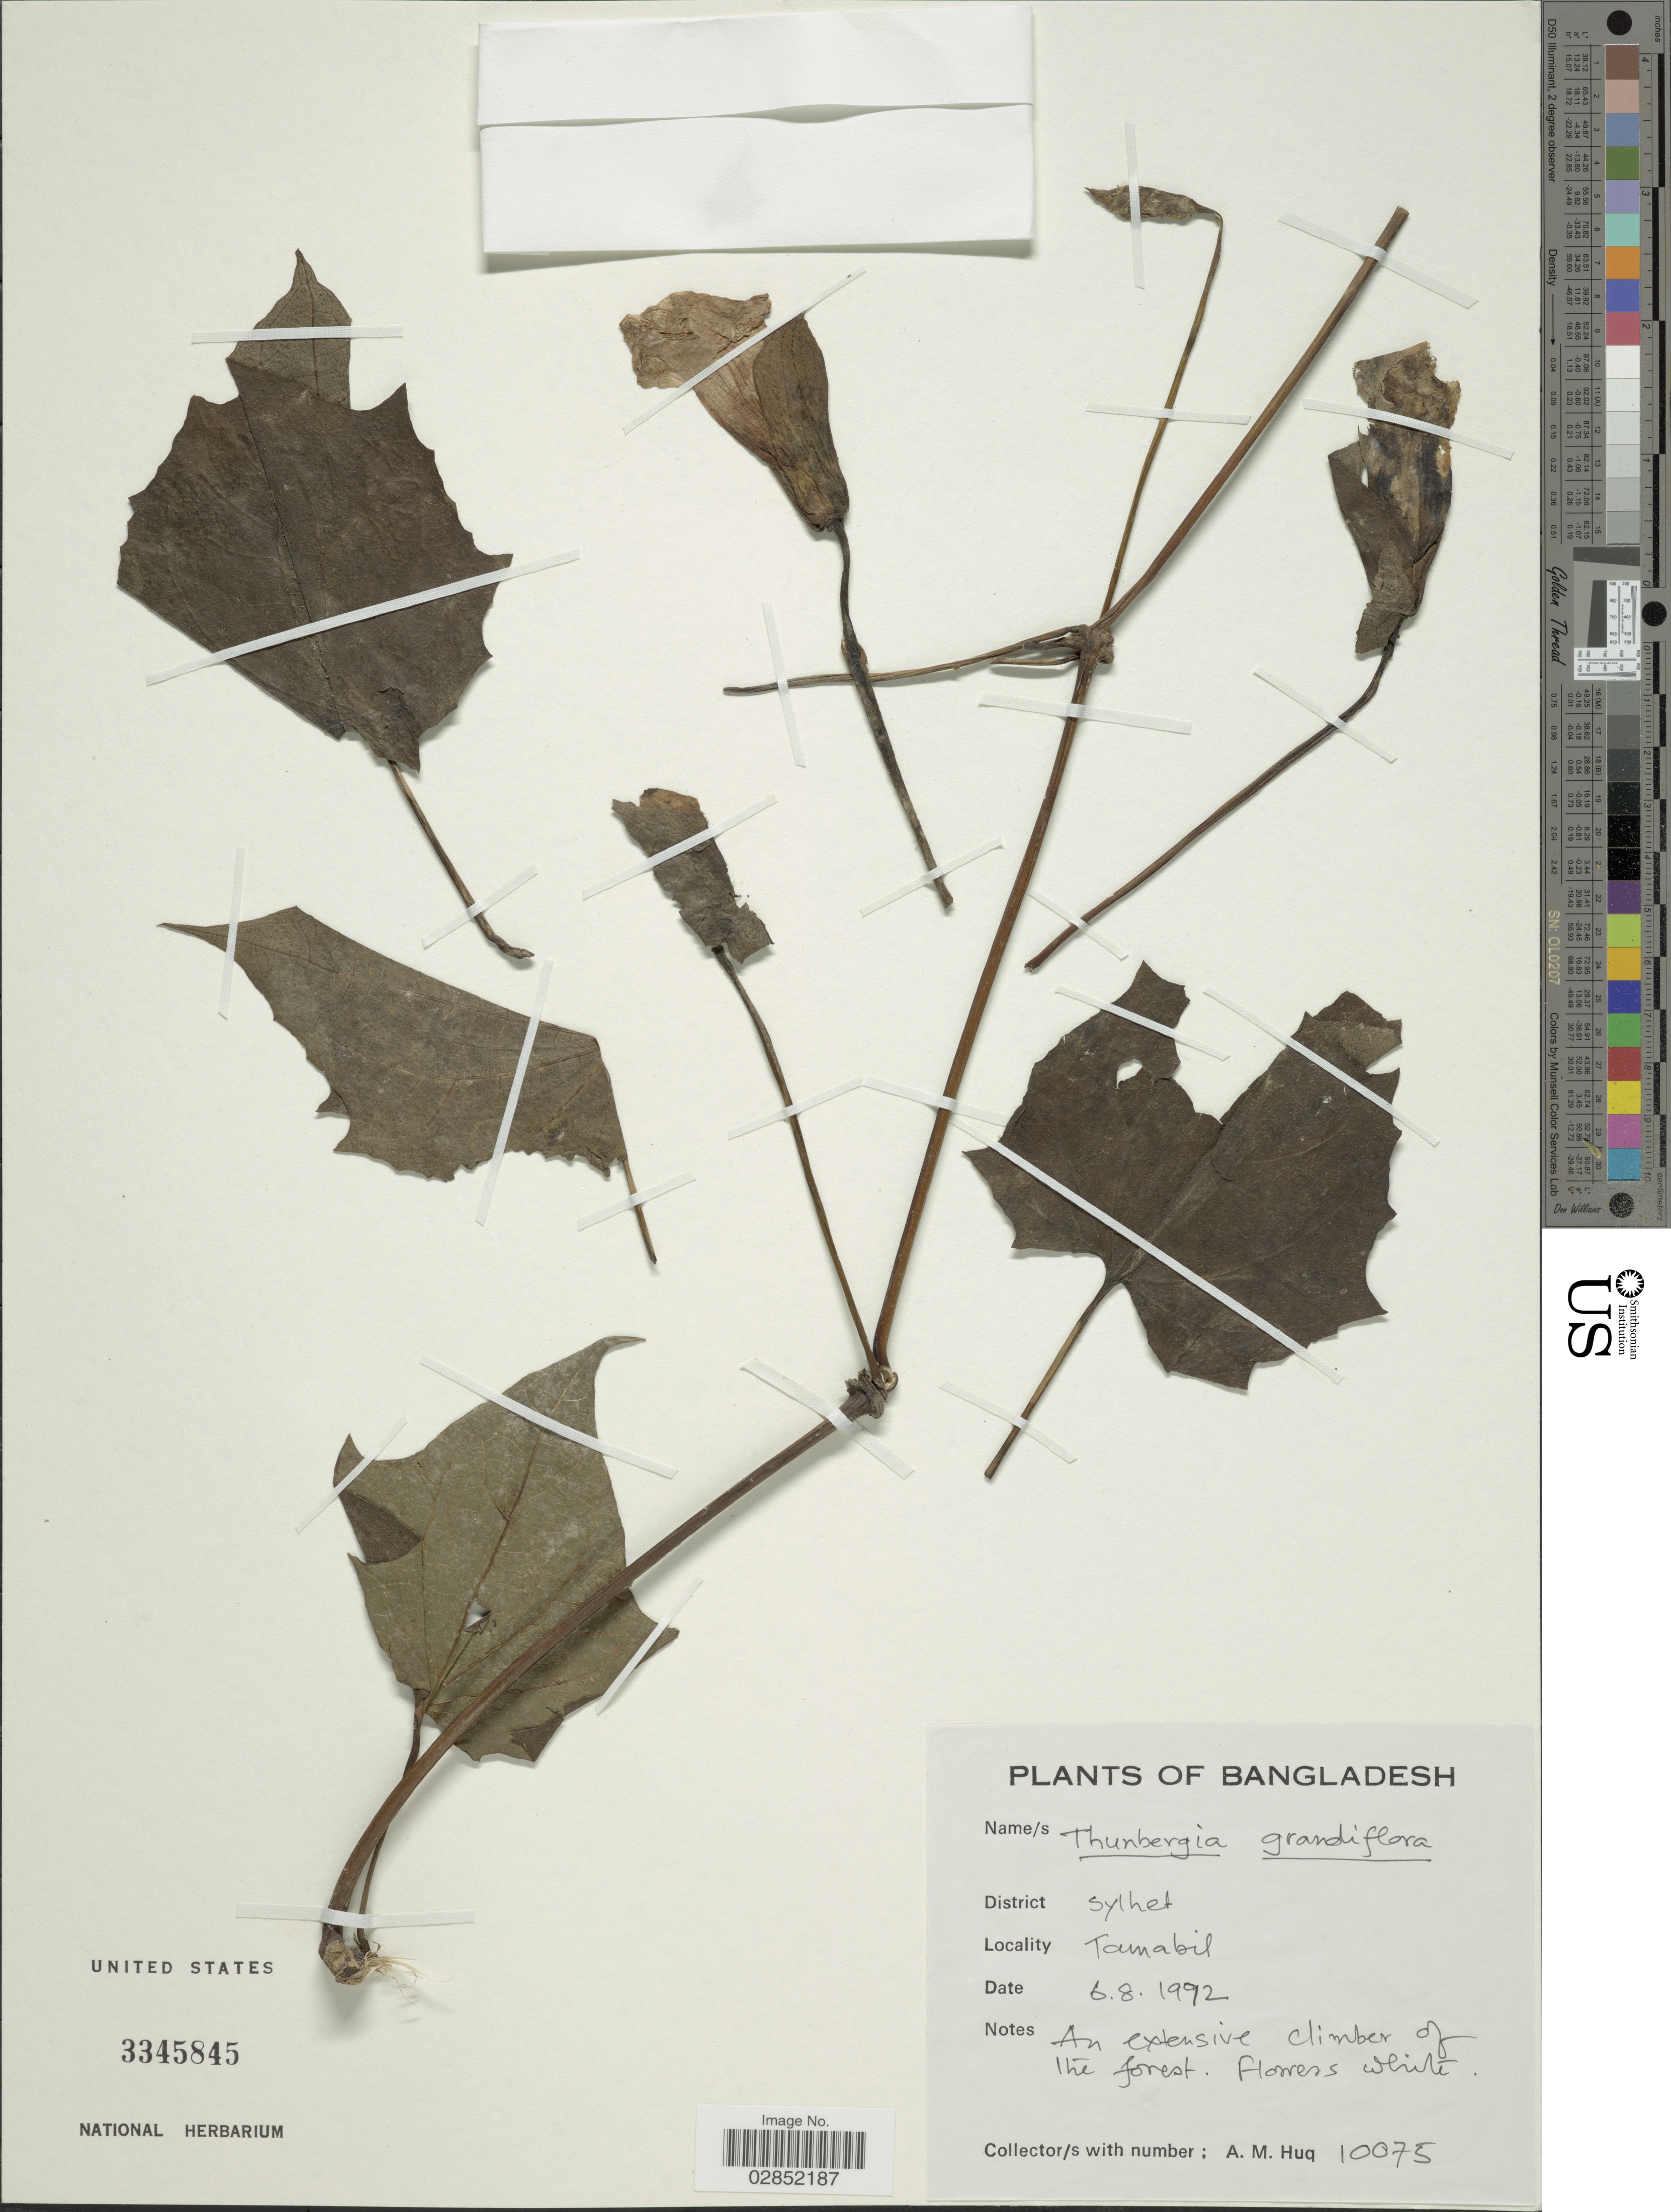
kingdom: Plantae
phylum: Tracheophyta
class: Magnoliopsida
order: Lamiales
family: Acanthaceae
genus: Thunbergia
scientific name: Thunbergia grandiflora 'Alba'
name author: (Roxb. ex Rottler) Roxb.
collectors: A. M. Huq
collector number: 10075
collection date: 1992-08-06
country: Bangladesh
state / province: Sylhet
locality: District Sylhet. Tamabil.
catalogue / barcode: US 3345845